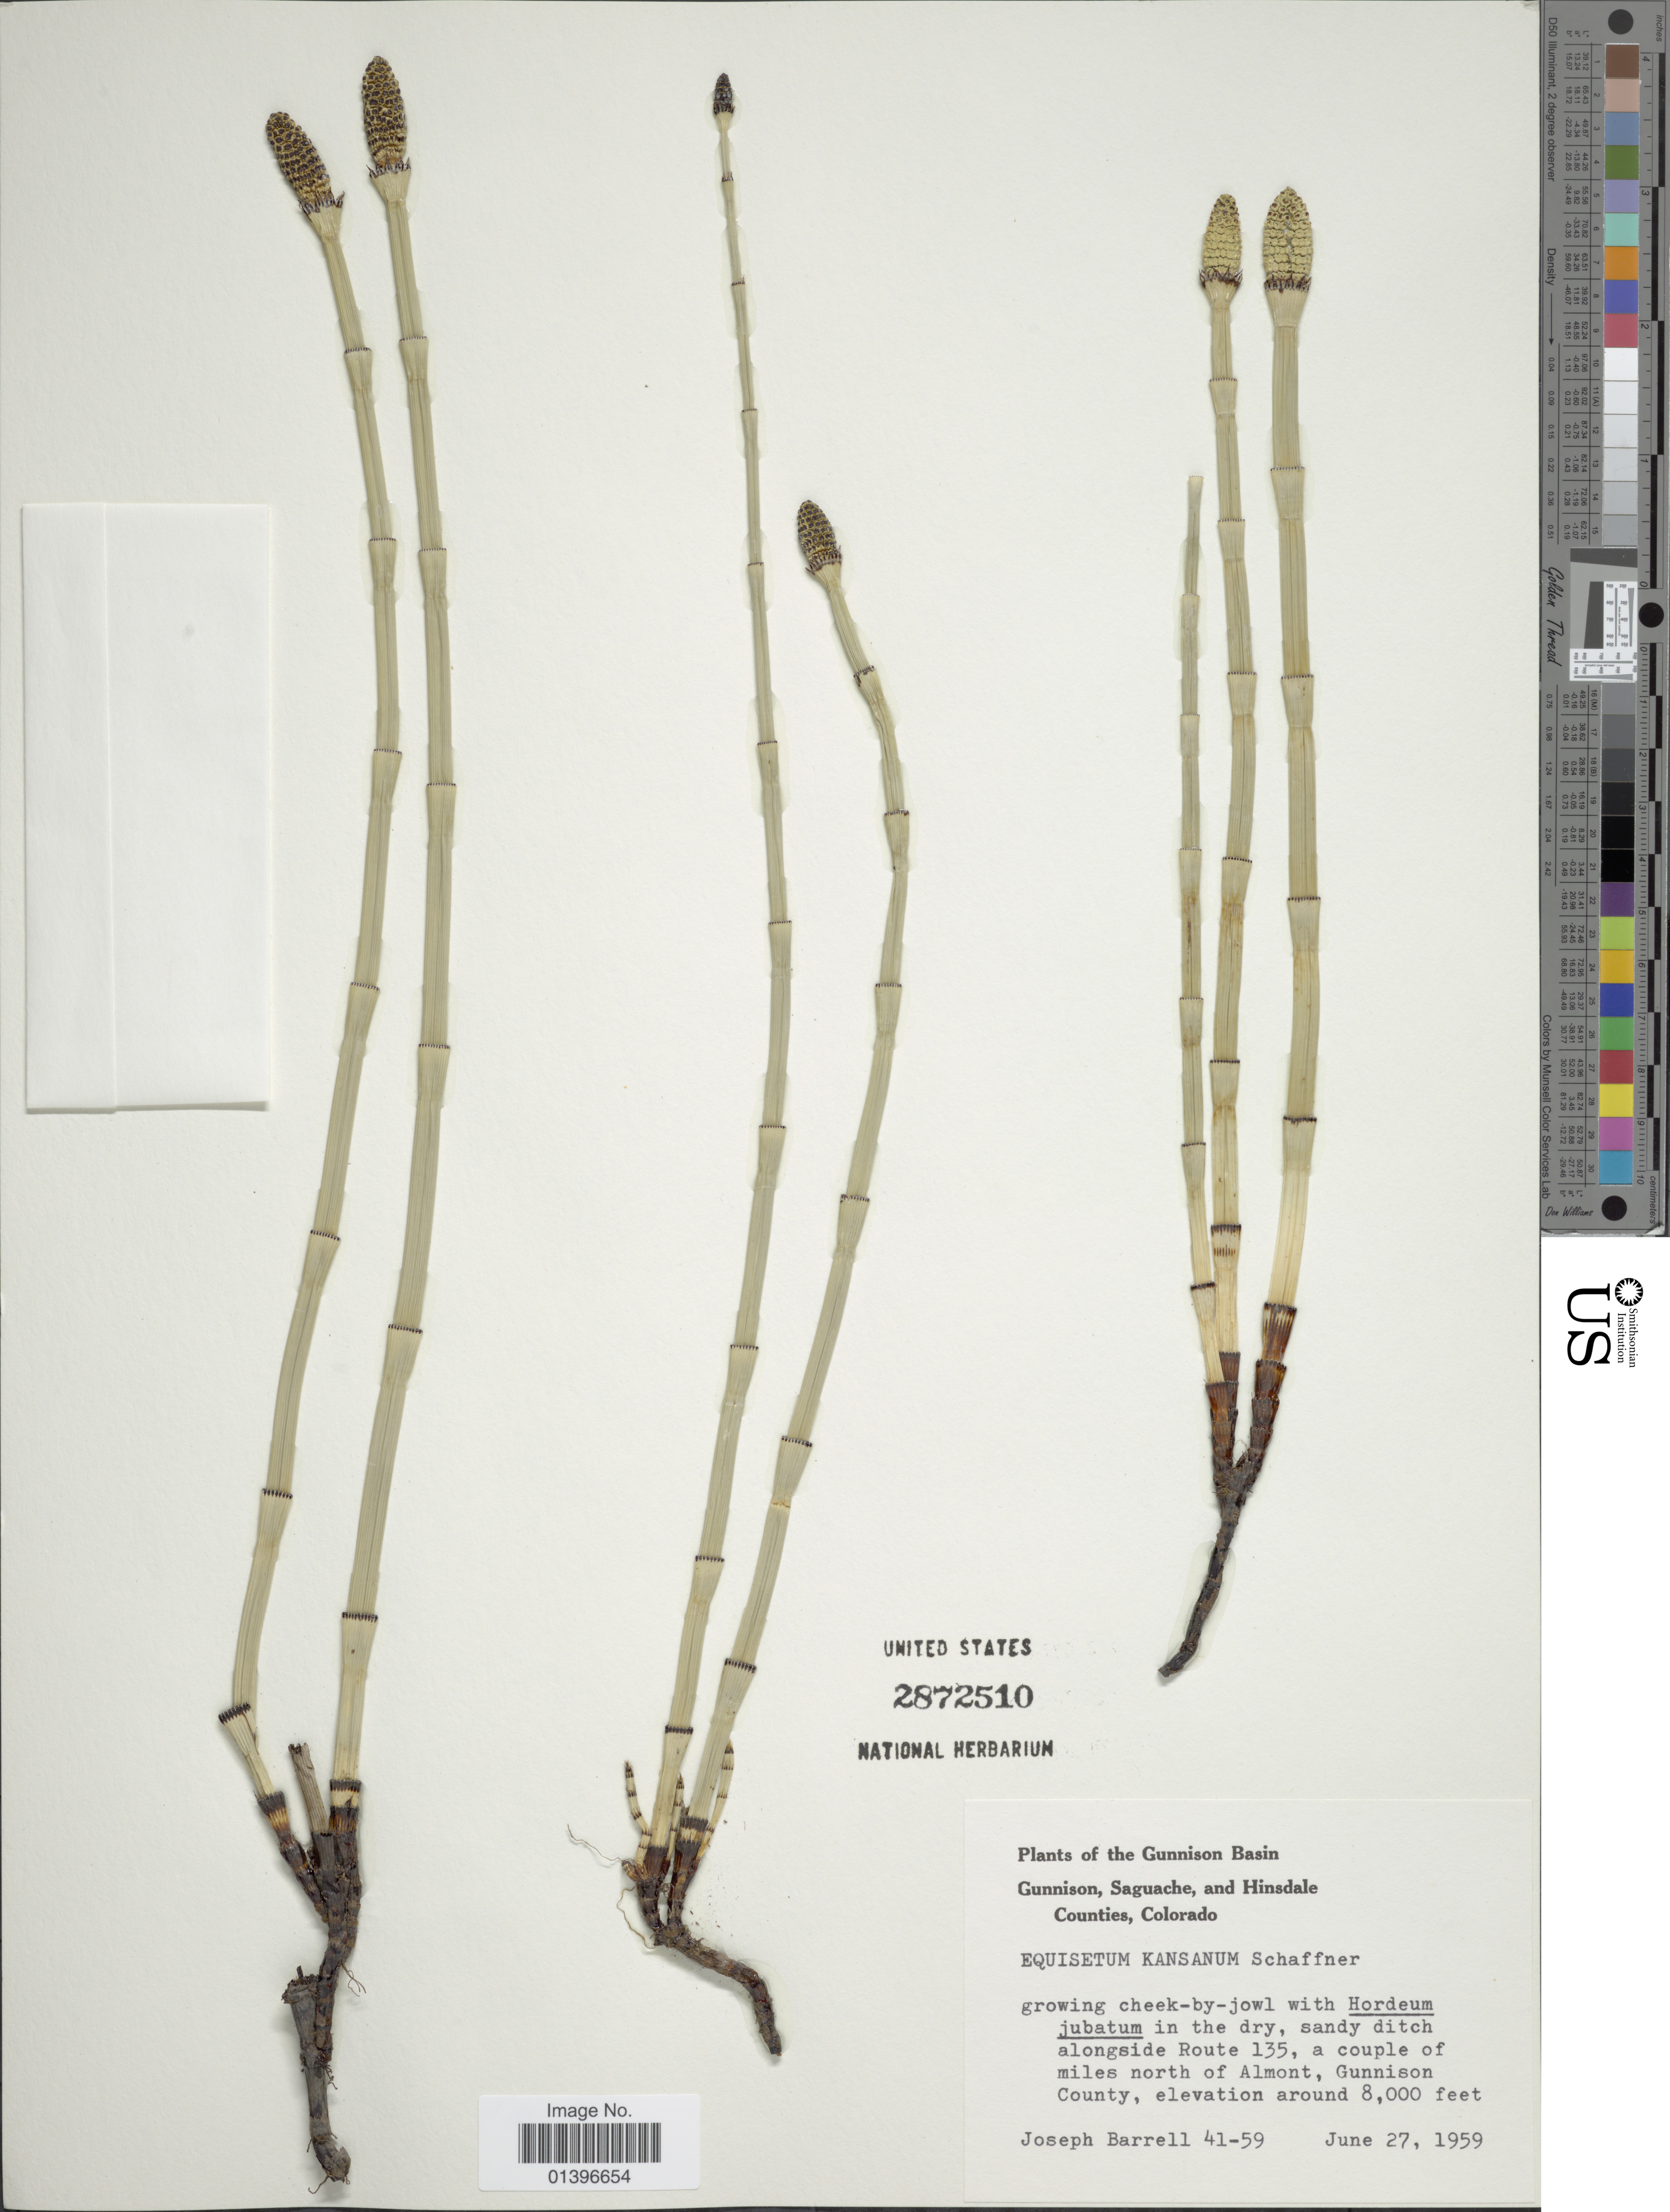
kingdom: Plantae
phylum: Tracheophyta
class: Polypodiopsida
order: Equisetales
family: Equisetaceae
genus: Equisetum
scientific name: Equisetum laevigatum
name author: A. Braun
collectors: J. Barrell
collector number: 41-59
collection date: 1959-06-27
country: United States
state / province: Colorado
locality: Gunnison Basin, Gunnison, Saguache, and Hinsdale Counties. Sandy ditch alongside Route 135, a couple of miles north of Almont, Gunnison County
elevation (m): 2438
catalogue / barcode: US 2872510